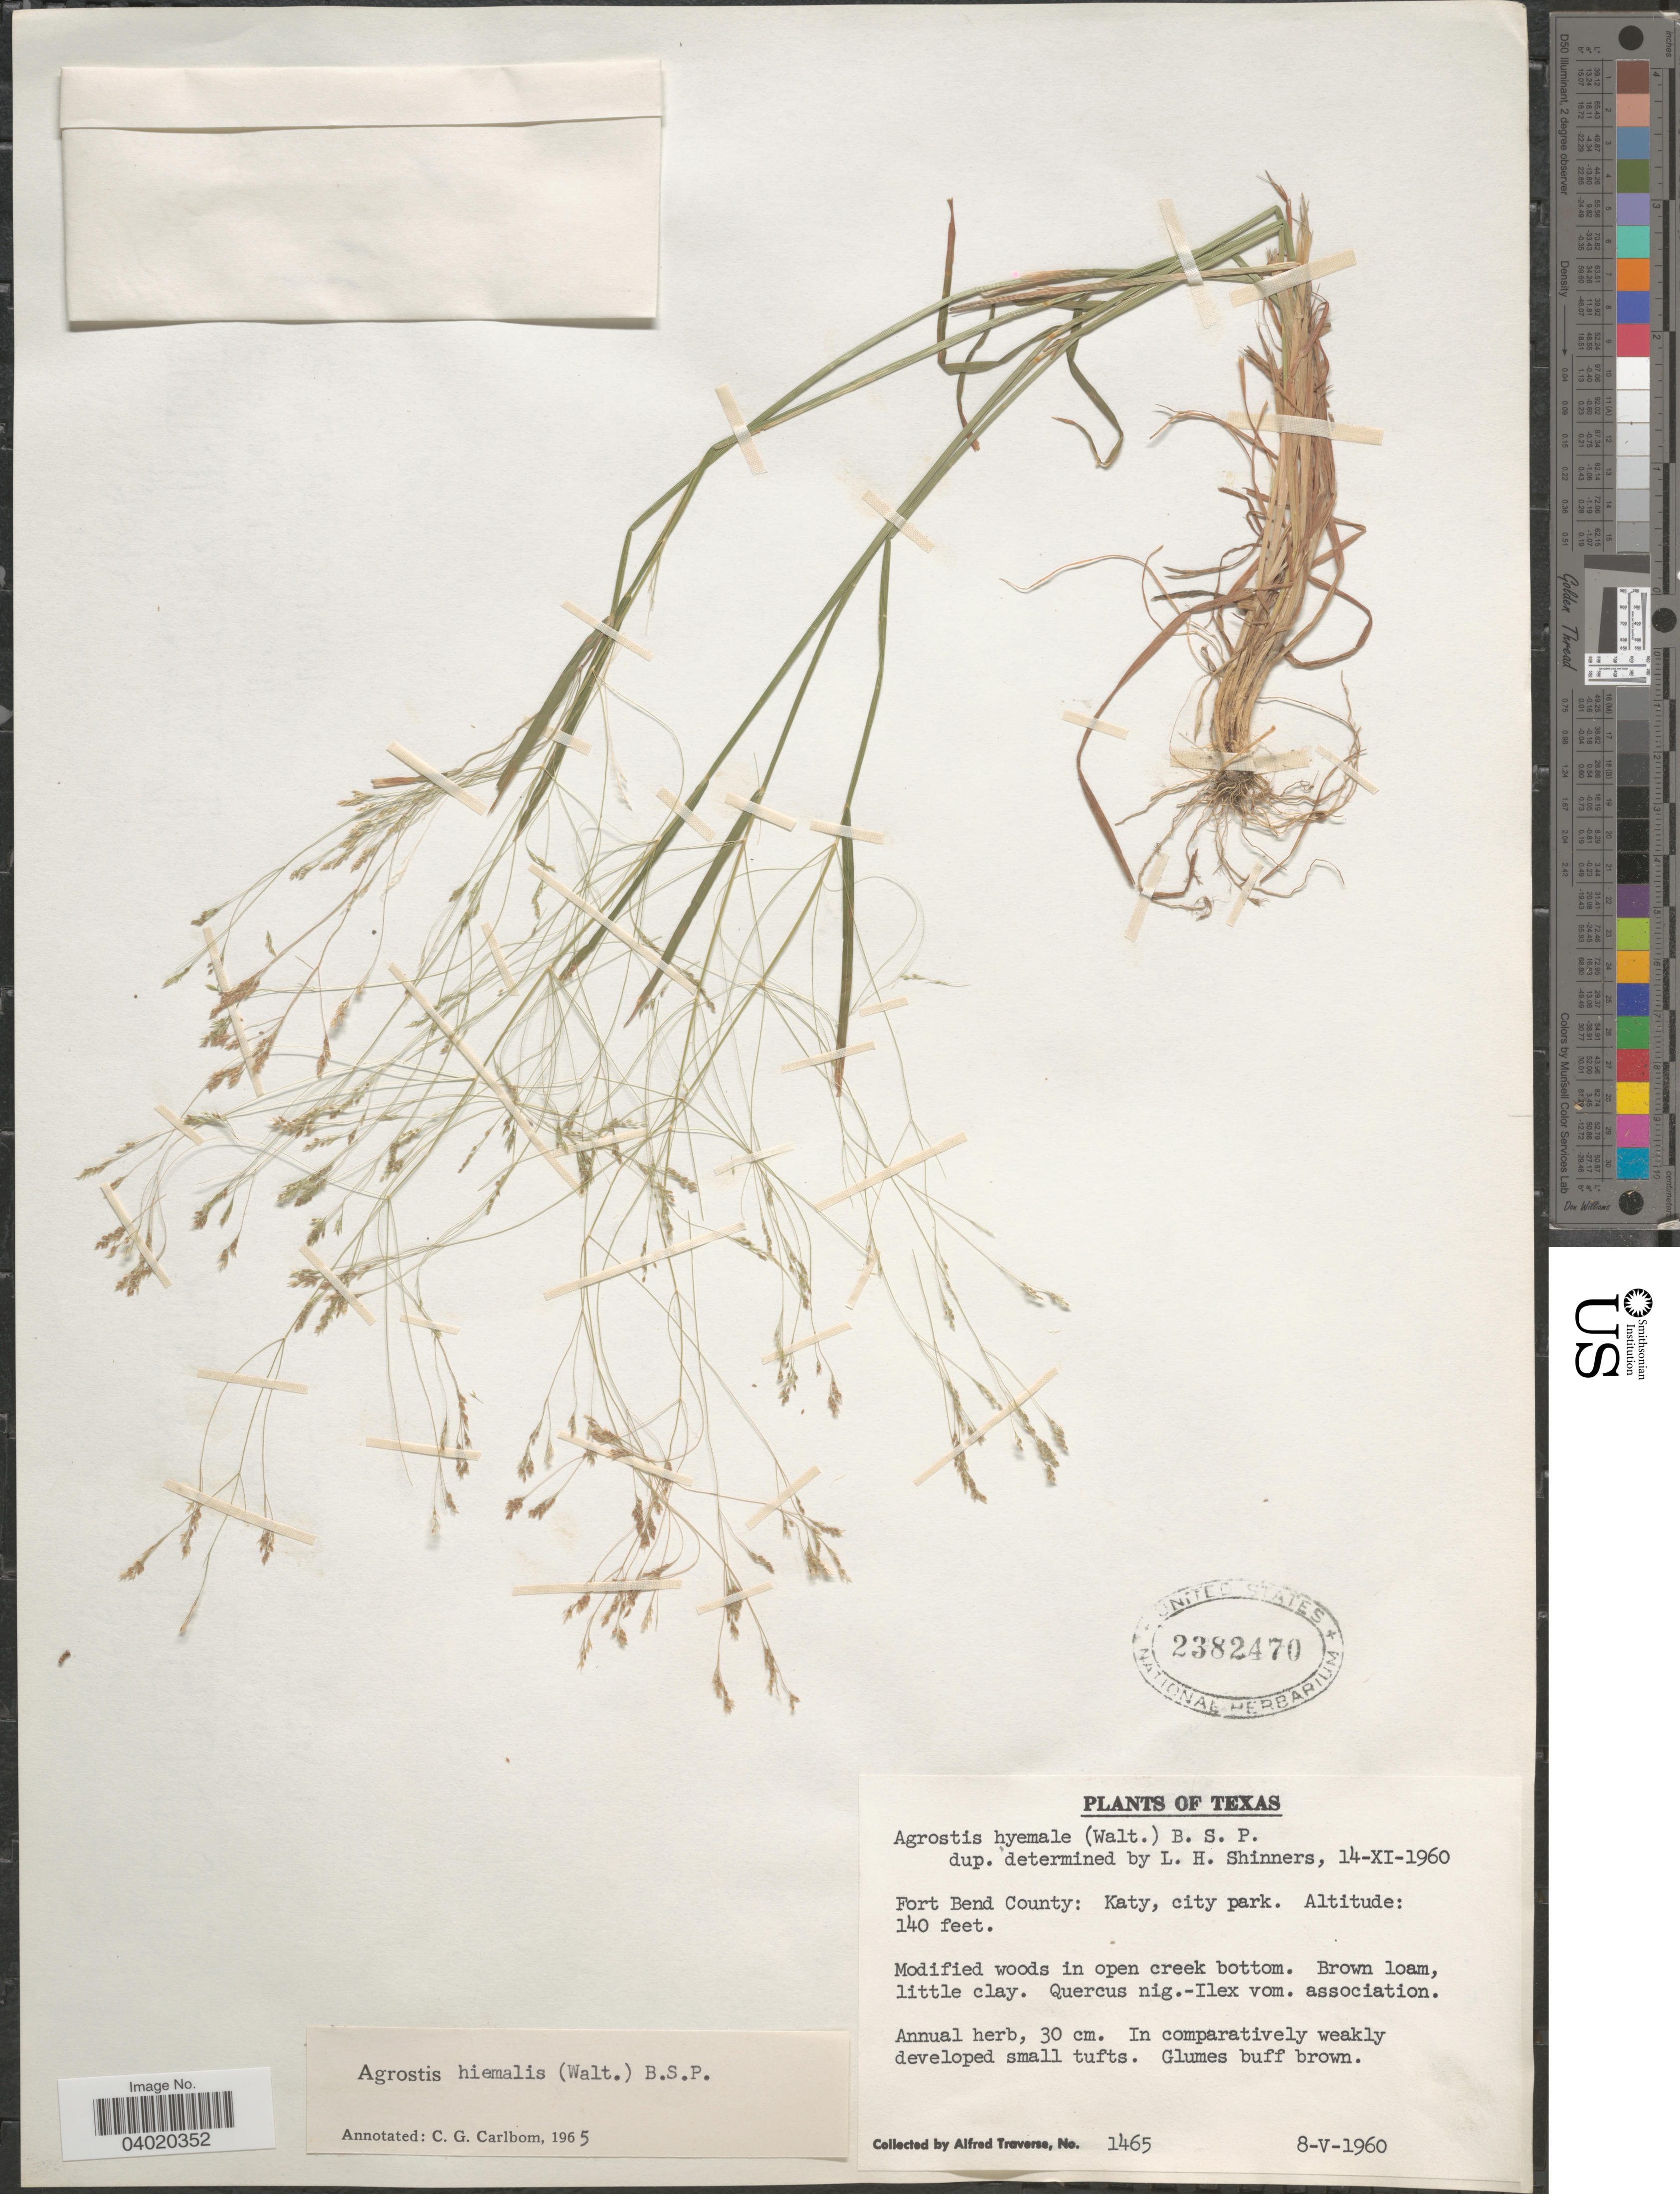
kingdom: Plantae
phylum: Tracheophyta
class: Liliopsida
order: Poales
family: Poaceae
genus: Agrostis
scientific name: Agrostis hyemalis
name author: (Walter) Britton et al.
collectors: A. Traverse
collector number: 1465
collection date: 1960-05-08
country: United States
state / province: Texas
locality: Fort Bend County: Katy, city park.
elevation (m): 43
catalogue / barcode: US 2382470